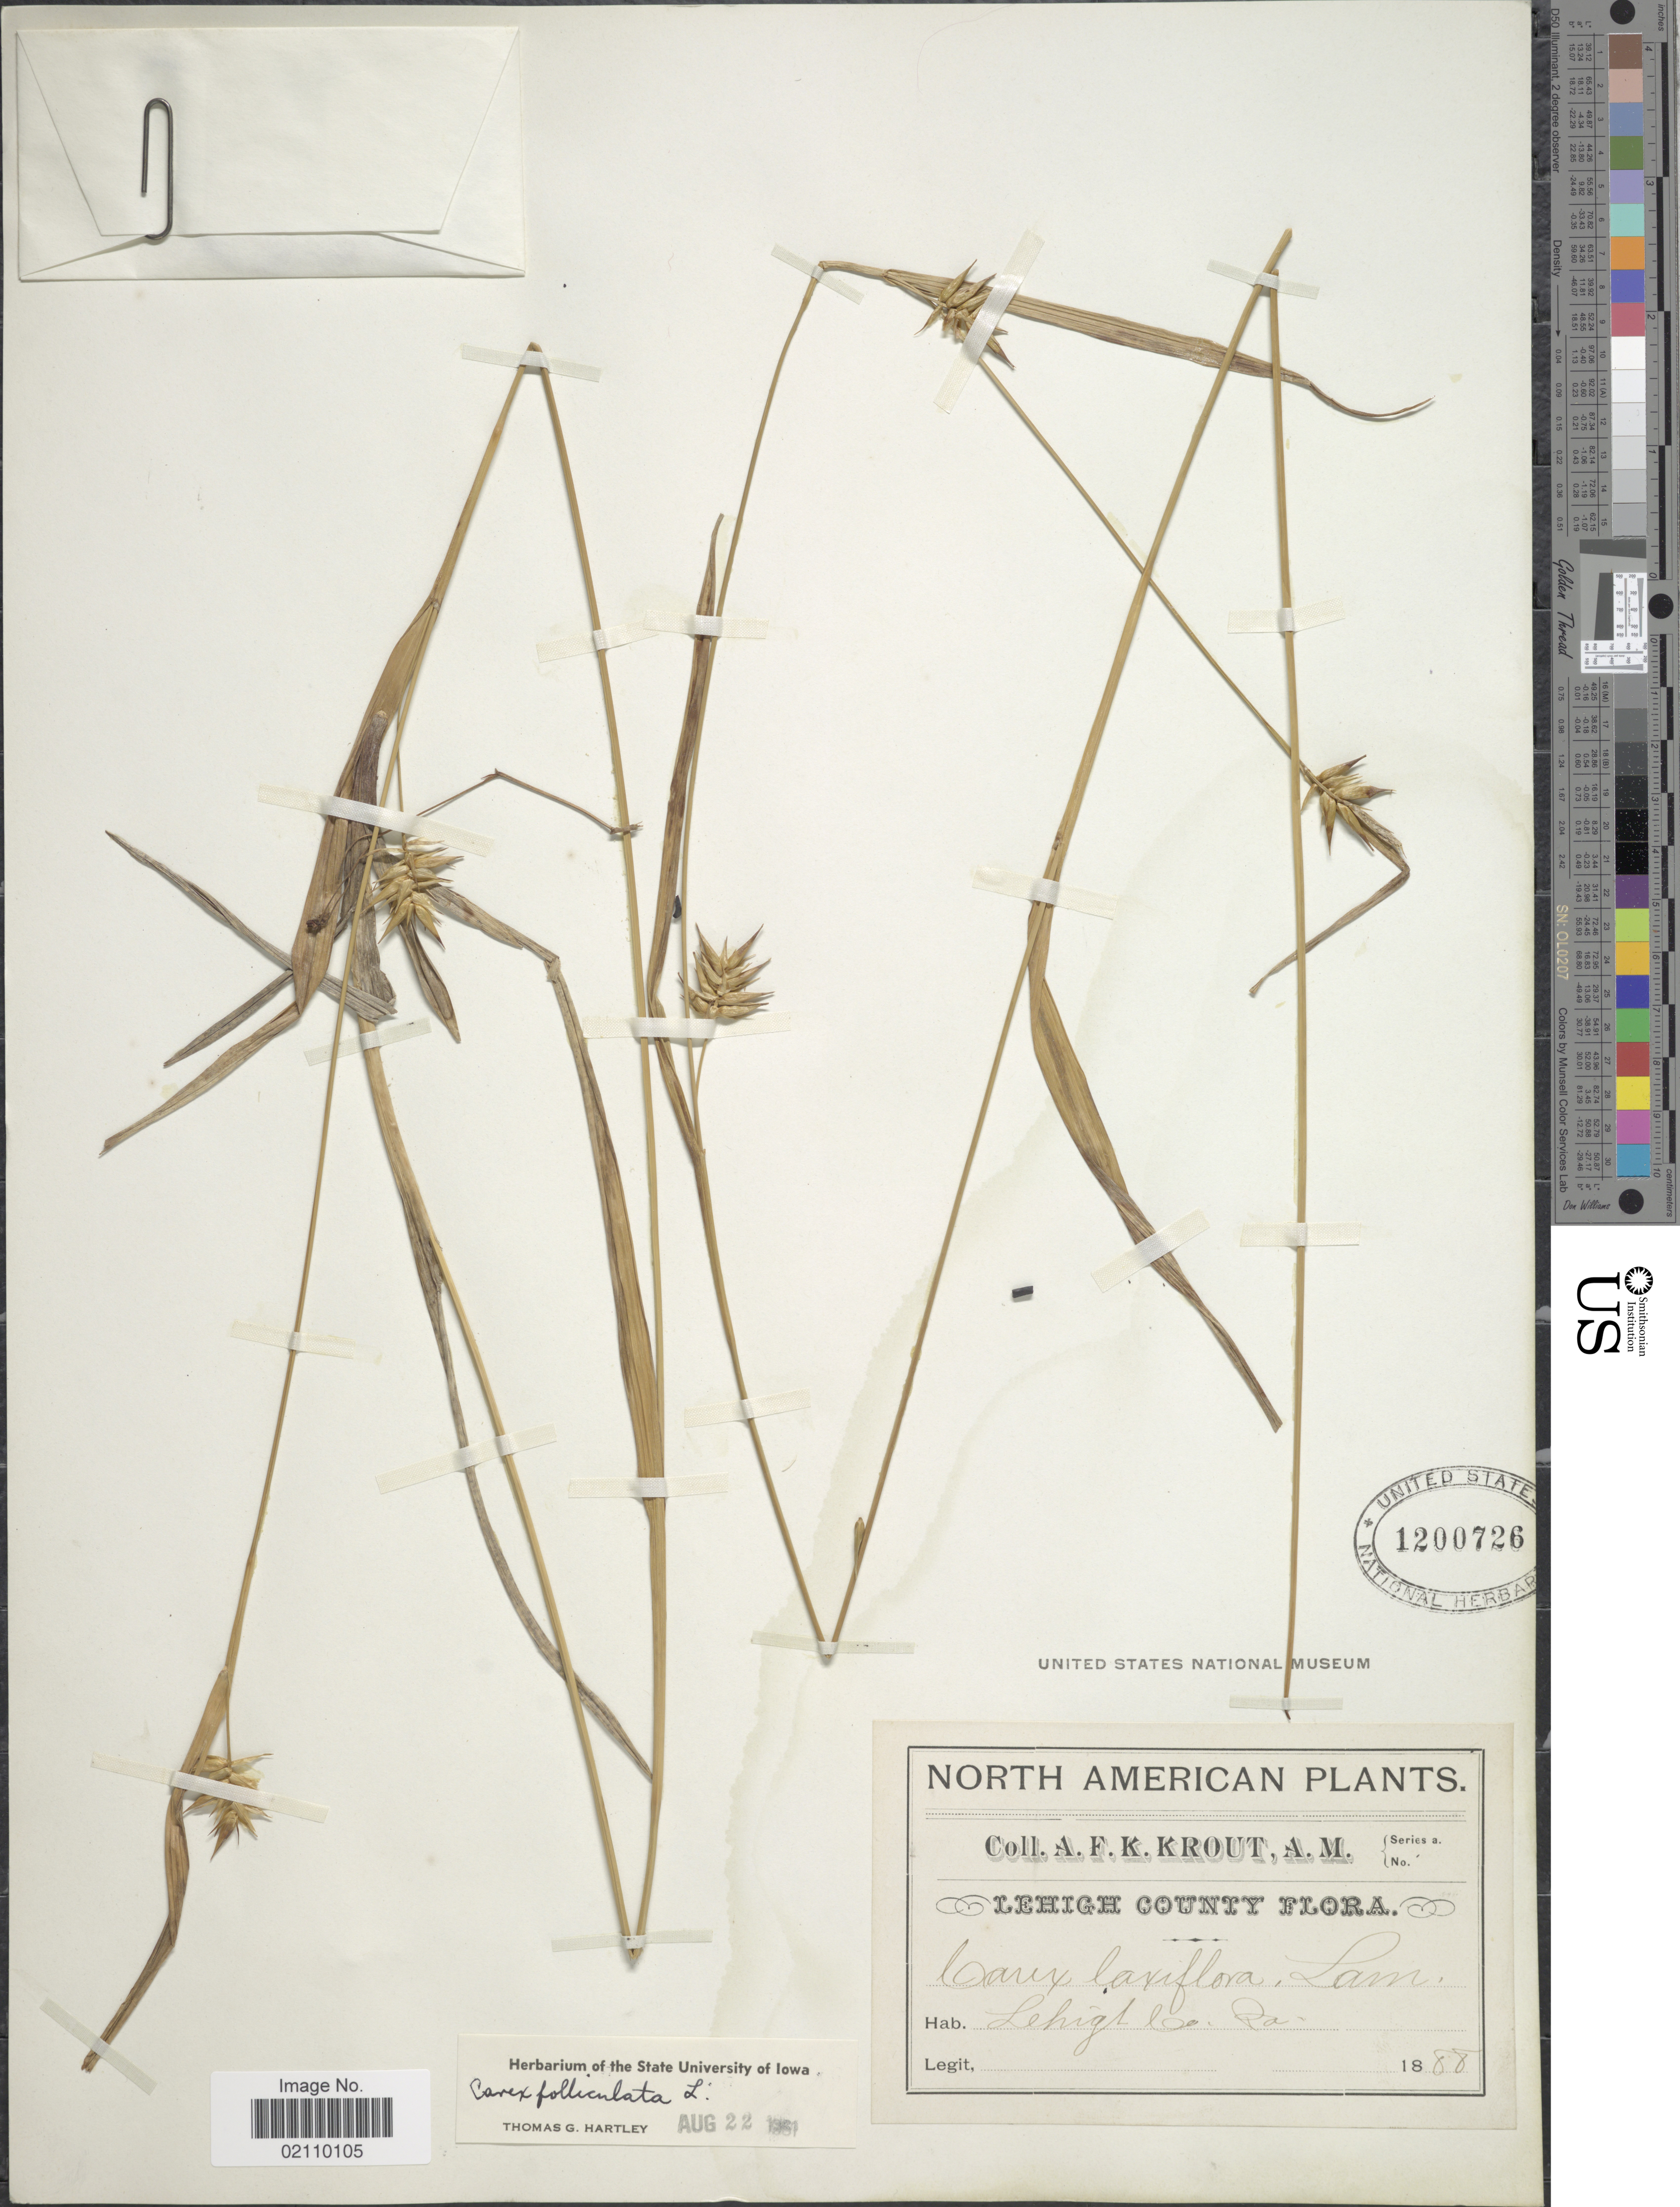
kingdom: Plantae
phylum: Tracheophyta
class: Liliopsida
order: Poales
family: Cyperaceae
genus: Carex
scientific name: Carex folliculata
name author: L.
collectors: A. Krout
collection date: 1888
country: United States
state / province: Pennsylvania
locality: Lehigh County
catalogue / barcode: US 1200726